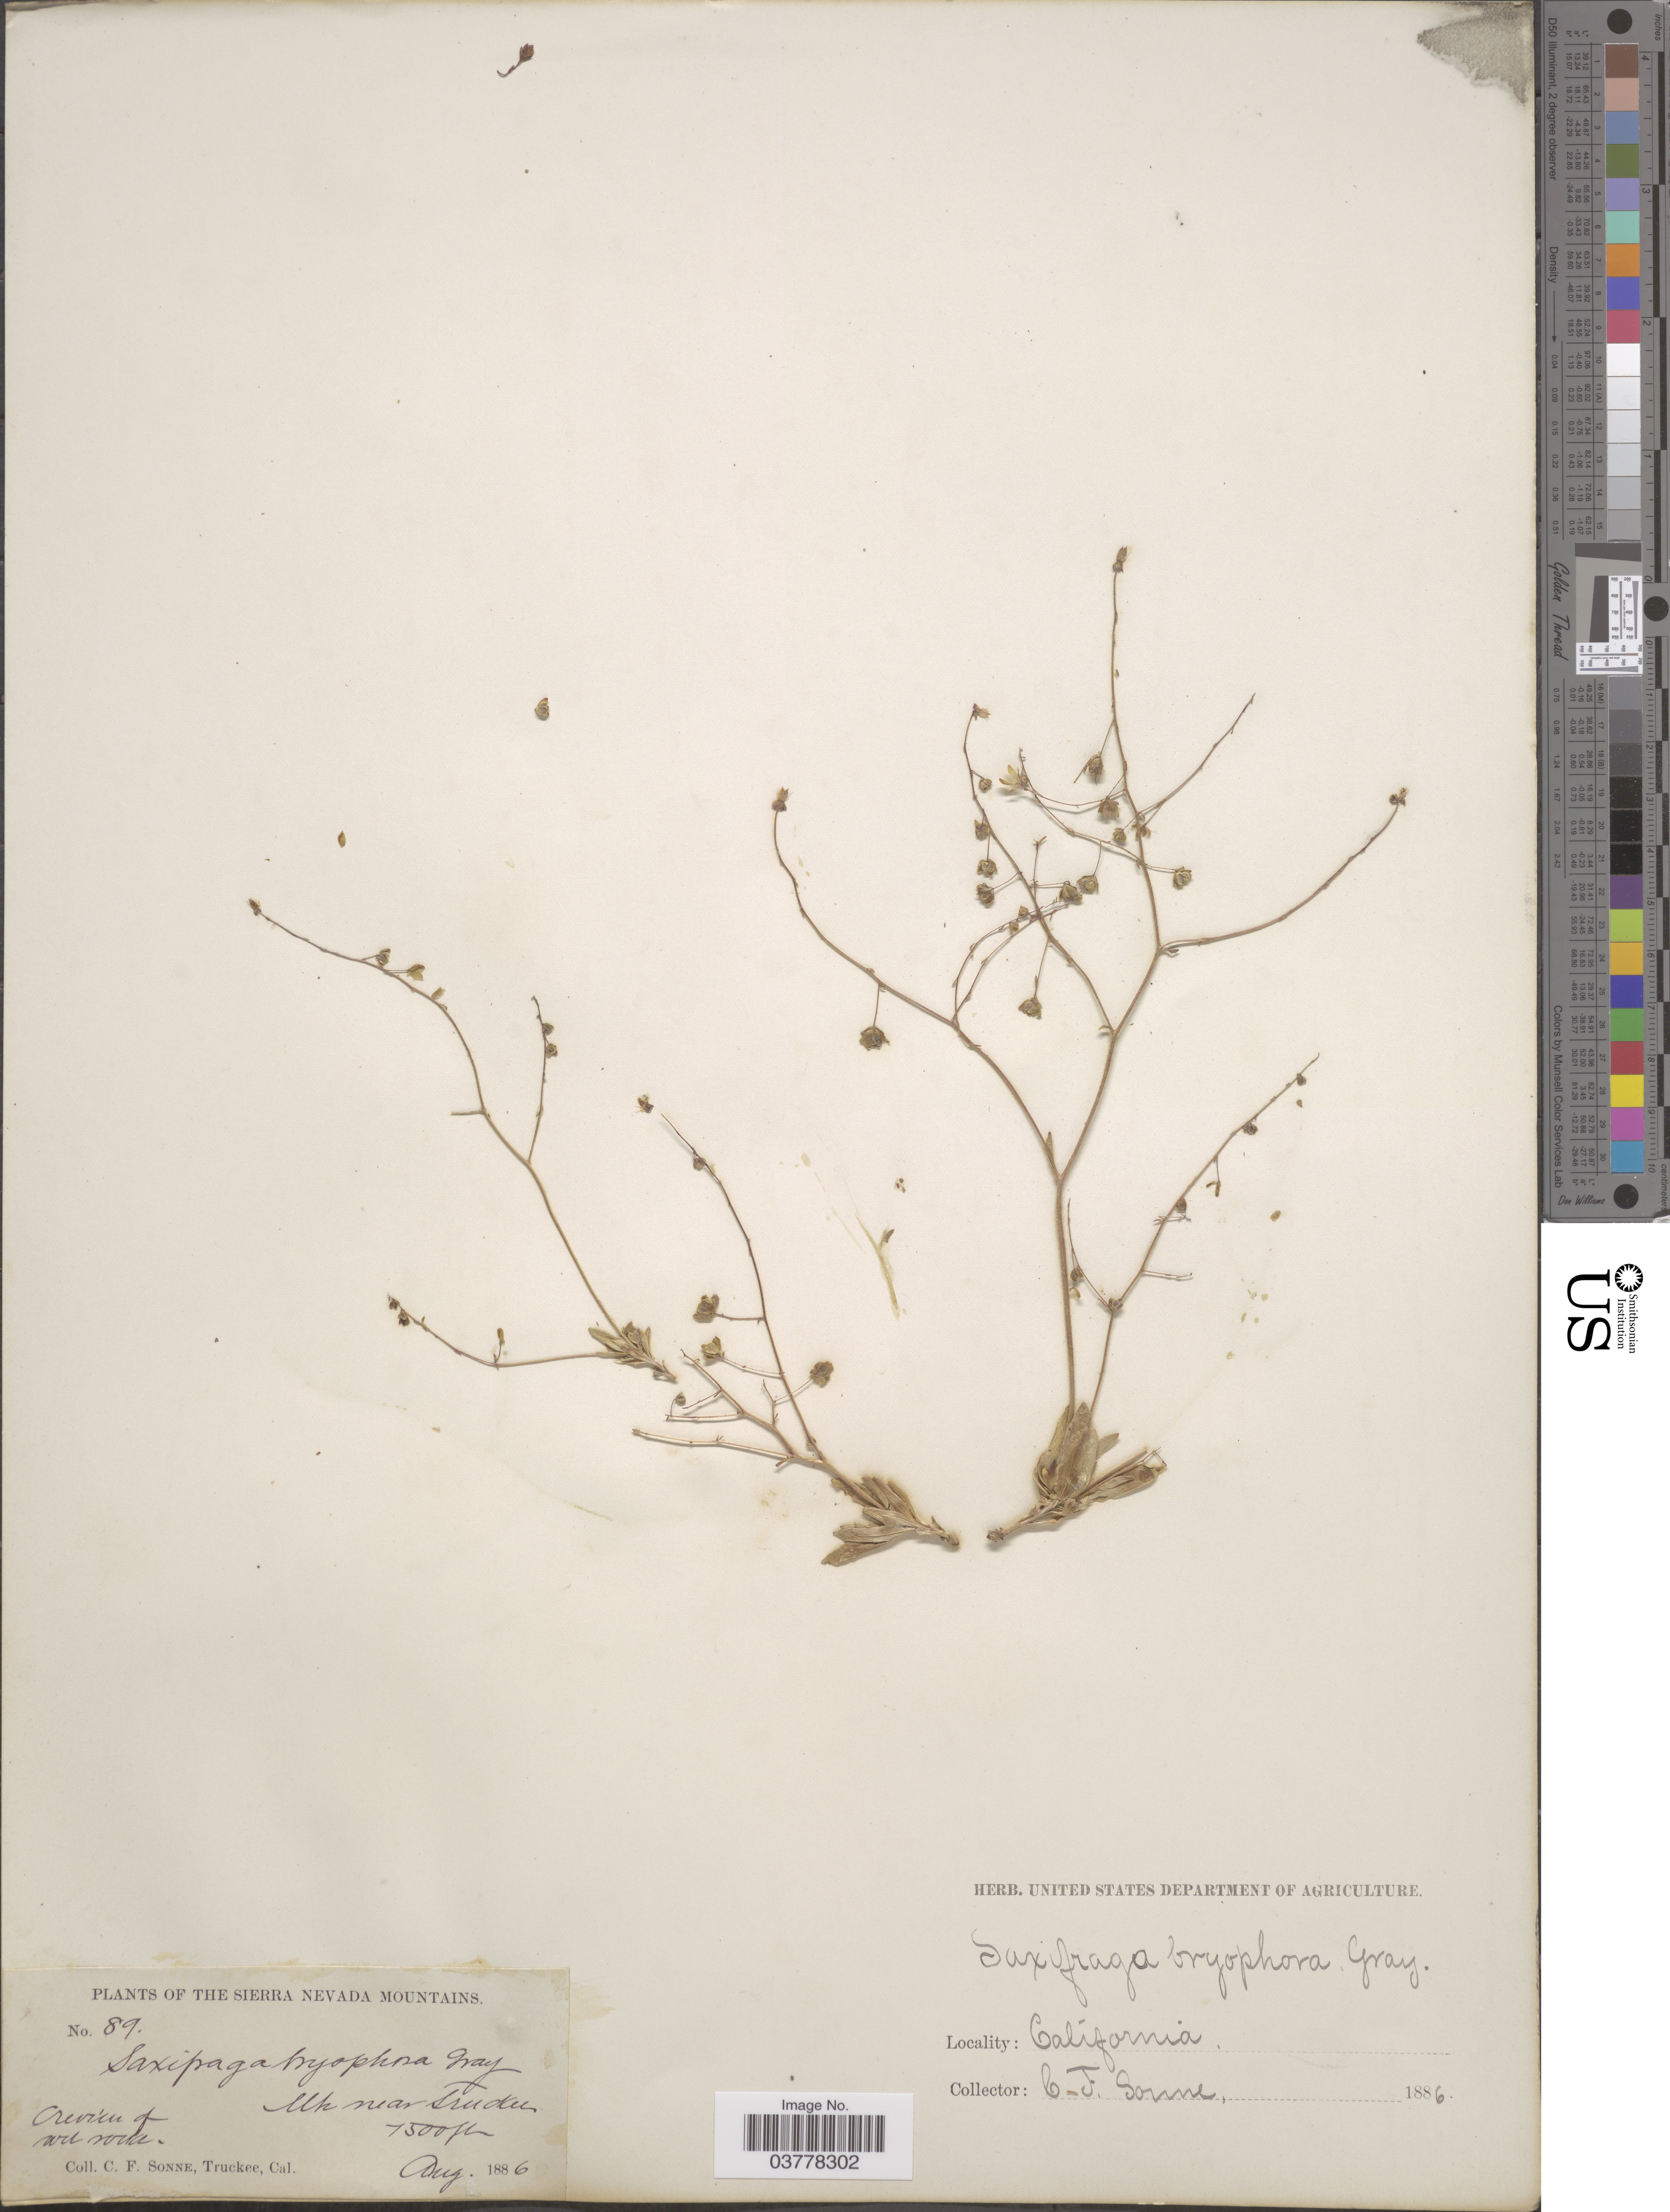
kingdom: Plantae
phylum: Tracheophyta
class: Magnoliopsida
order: Saxifragales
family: Saxifragaceae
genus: Micranthes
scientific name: Micranthes bryophora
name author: (A. Gray) Brouillet & Gornall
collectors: C. Sonne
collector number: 89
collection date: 1886-08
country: United States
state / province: California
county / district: Nevada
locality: The Sierra Nevada Mountains. Mts near Truckee.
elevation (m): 2286